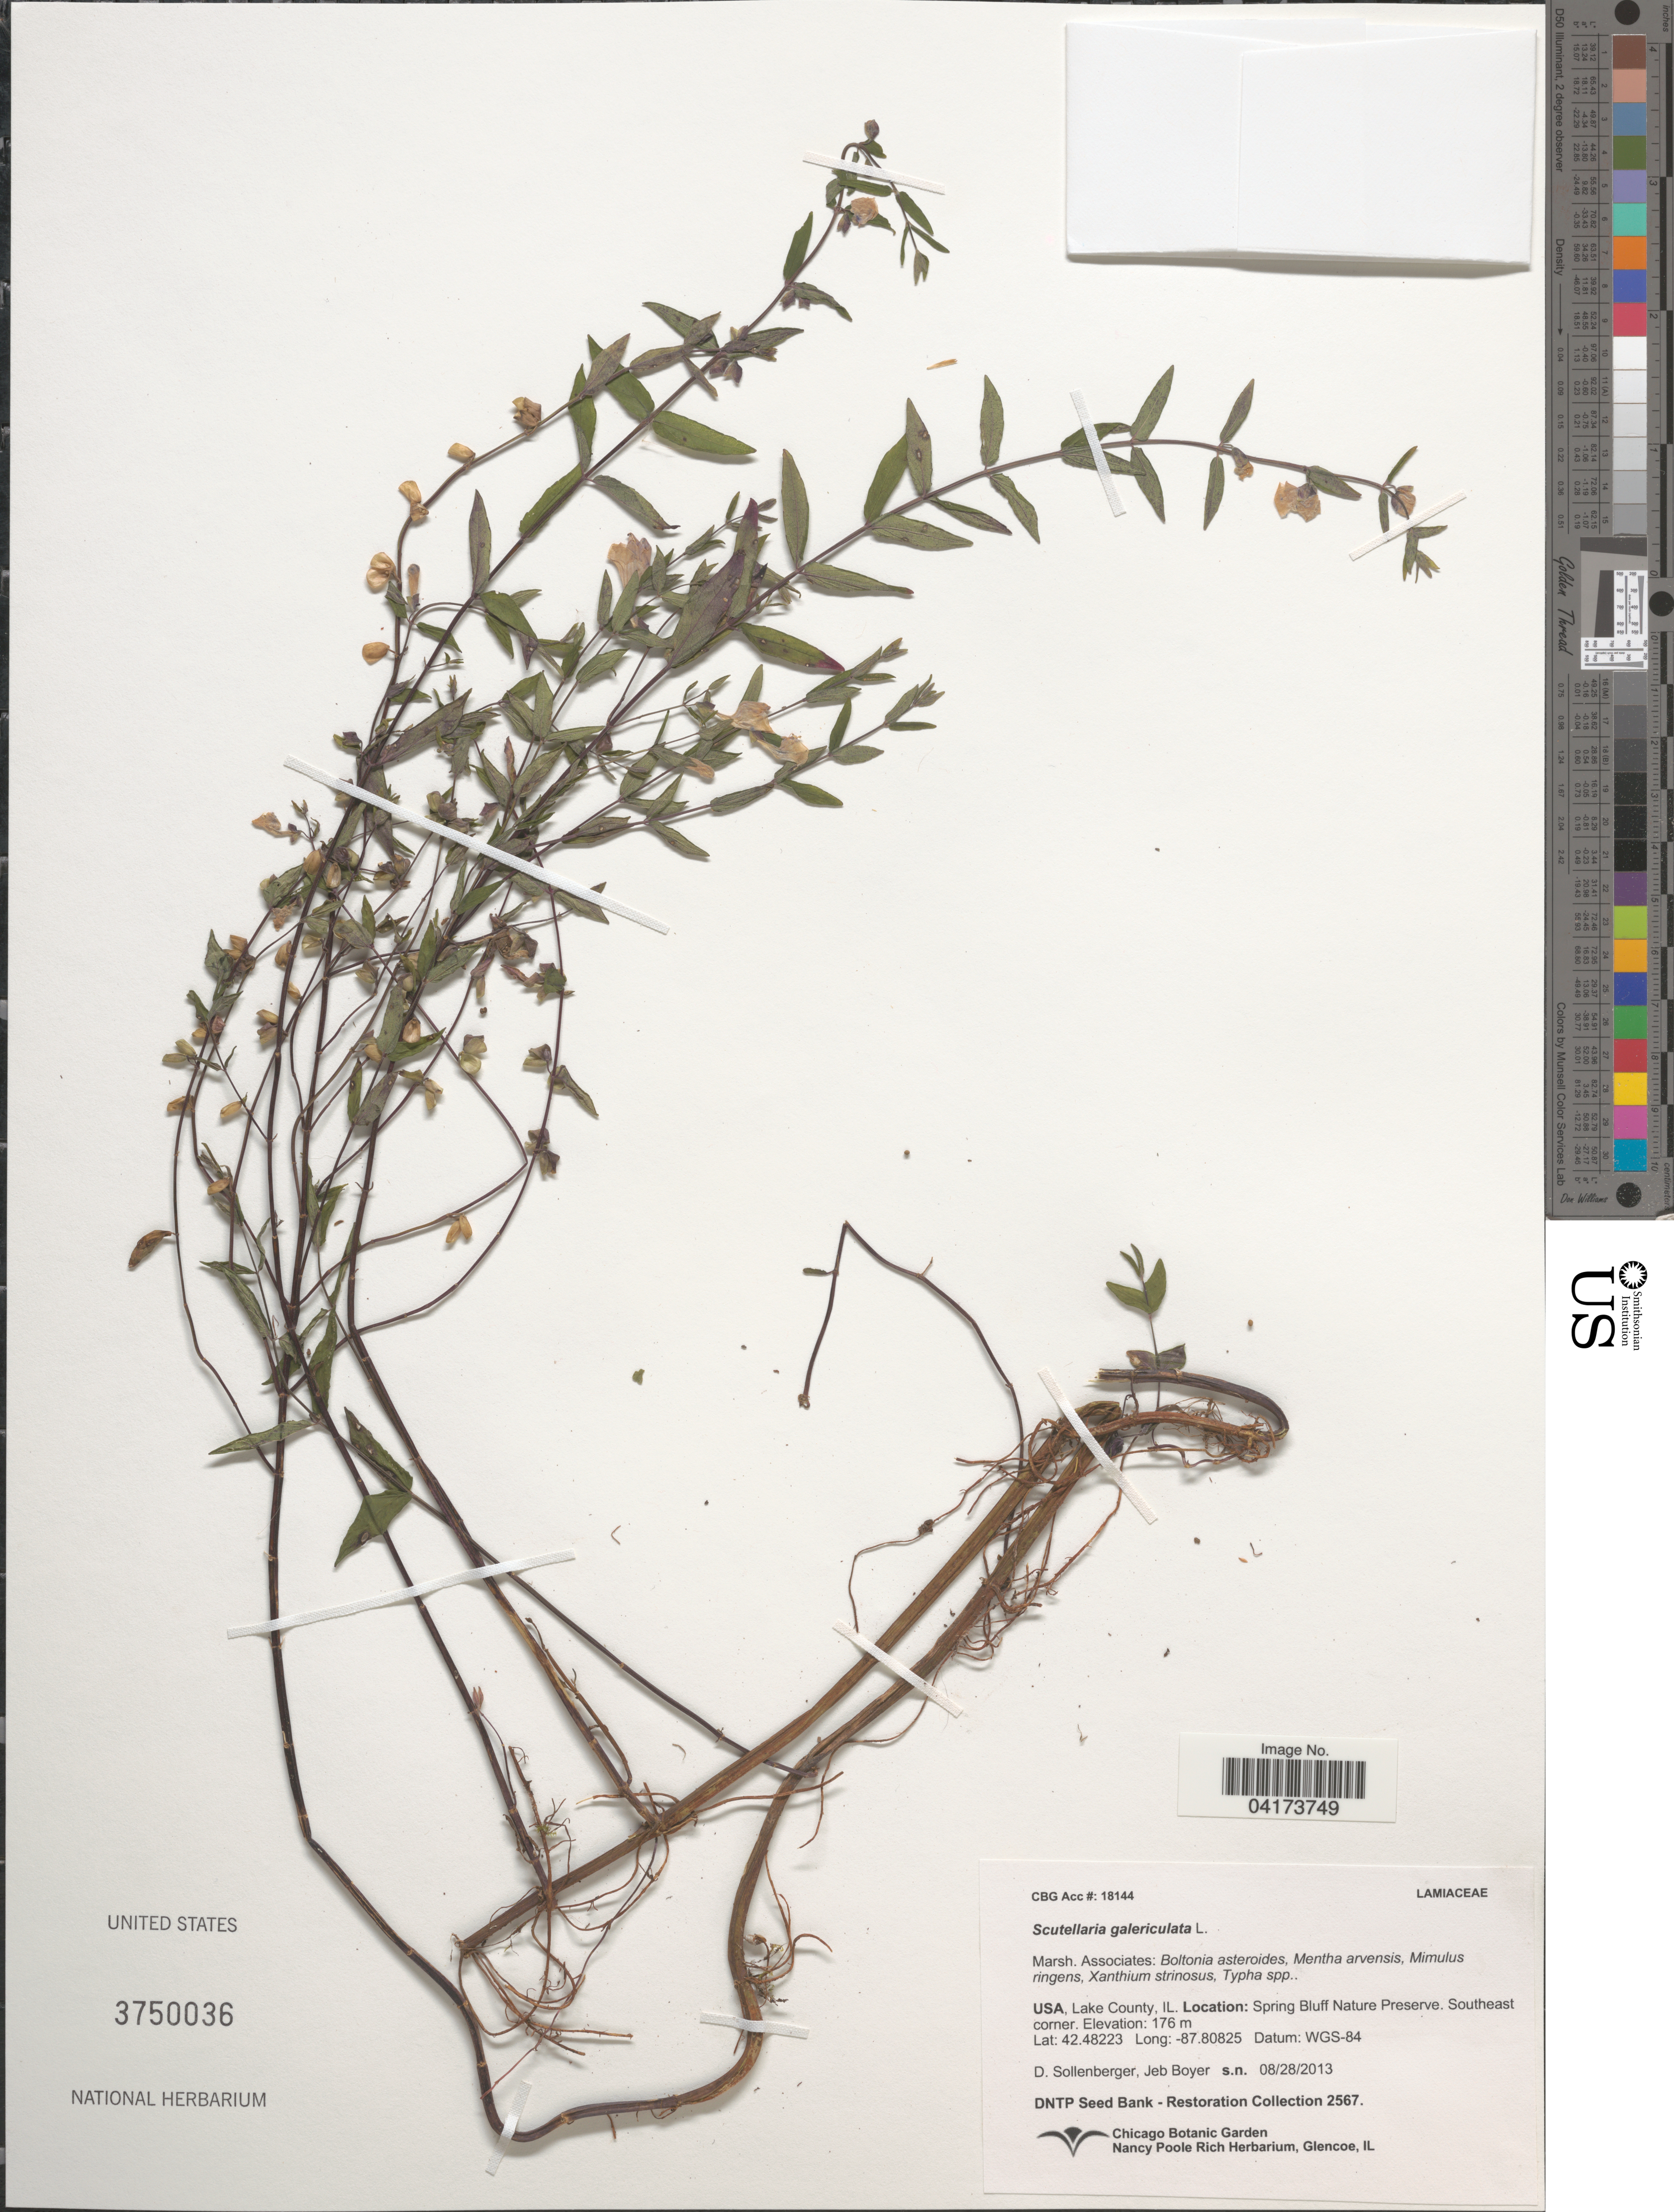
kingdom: Plantae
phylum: Tracheophyta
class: Magnoliopsida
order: Lamiales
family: Lamiaceae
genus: Scutellaria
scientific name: Scutellaria galericulata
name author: L.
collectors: D. Sollenberger & J. Boyer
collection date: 2013-08-28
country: United States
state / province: Illinois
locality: Lake County. Spring Bluff Nature Preserve. Southeast corner.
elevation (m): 176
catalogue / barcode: US 3750036